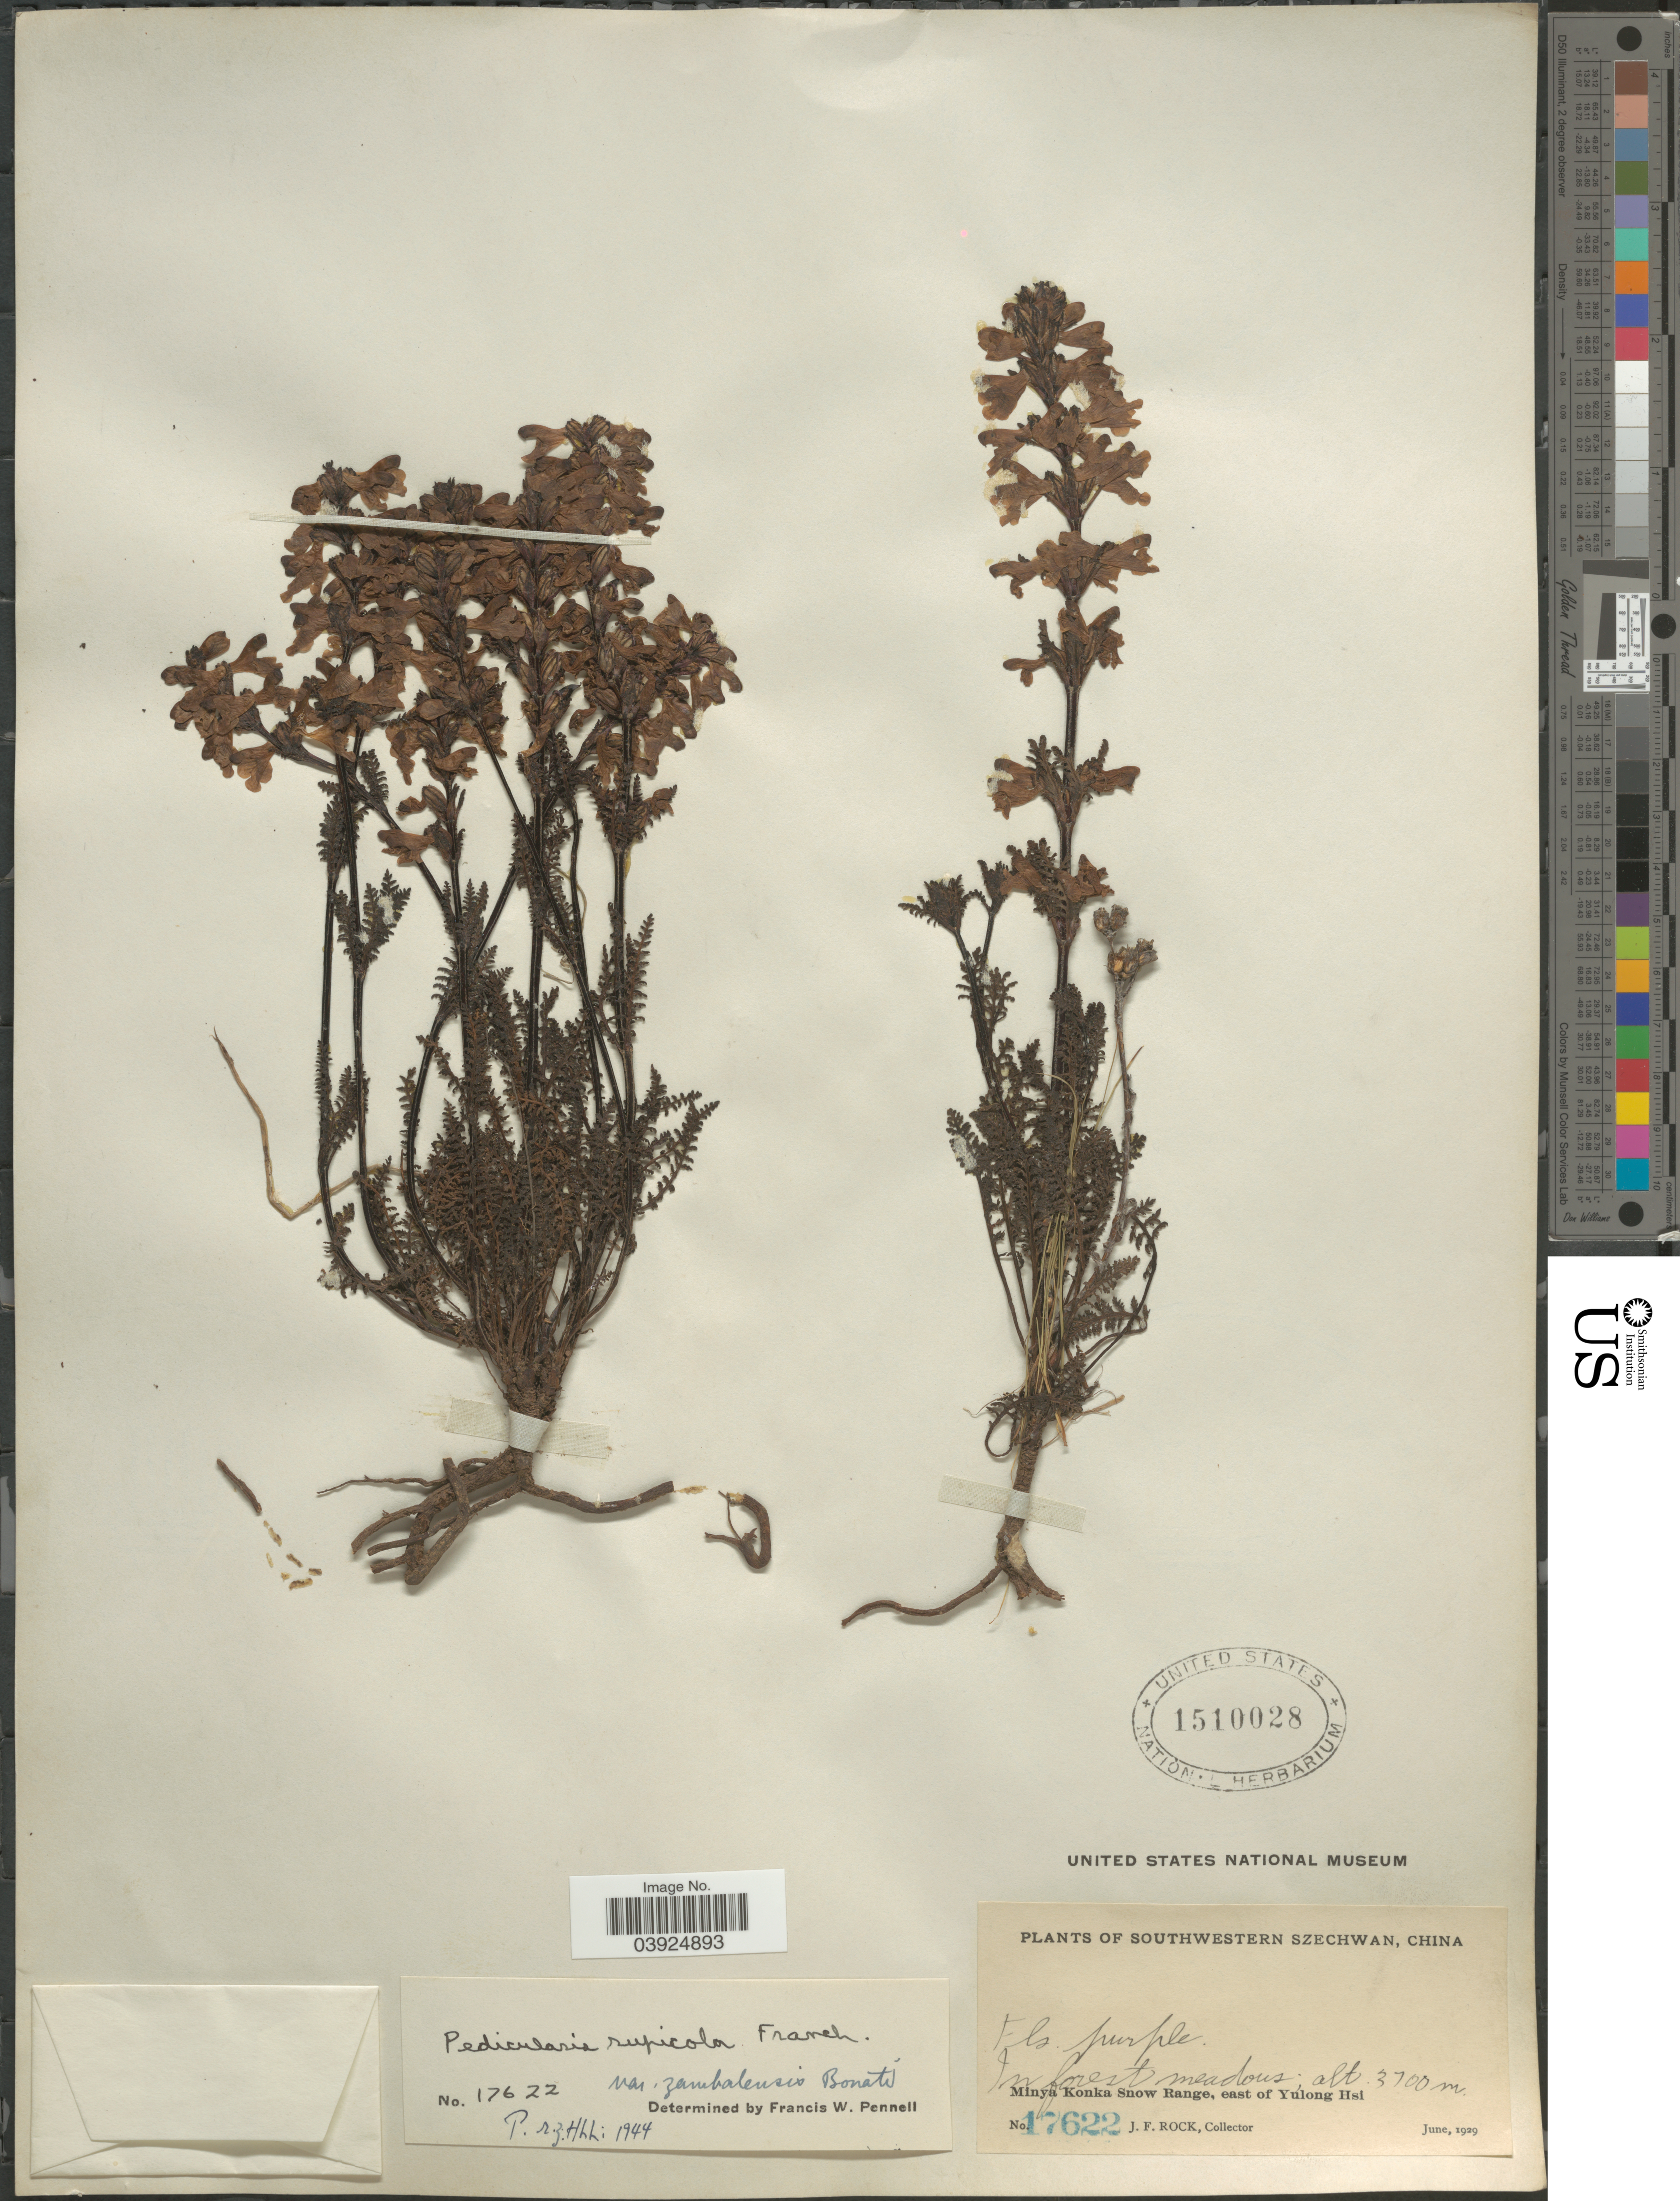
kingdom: Plantae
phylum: Tracheophyta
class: Magnoliopsida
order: Lamiales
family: Orobanchaceae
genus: Pedicularis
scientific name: Pedicularis rupicola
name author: Franch. ex Maxim.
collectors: J. Rock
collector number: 17622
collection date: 1929-06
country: China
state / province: Sichuan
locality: Southwestern Szechwan. Minya Konka Snow Range, east of Yulong Hsi.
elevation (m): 3700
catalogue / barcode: US 1510028